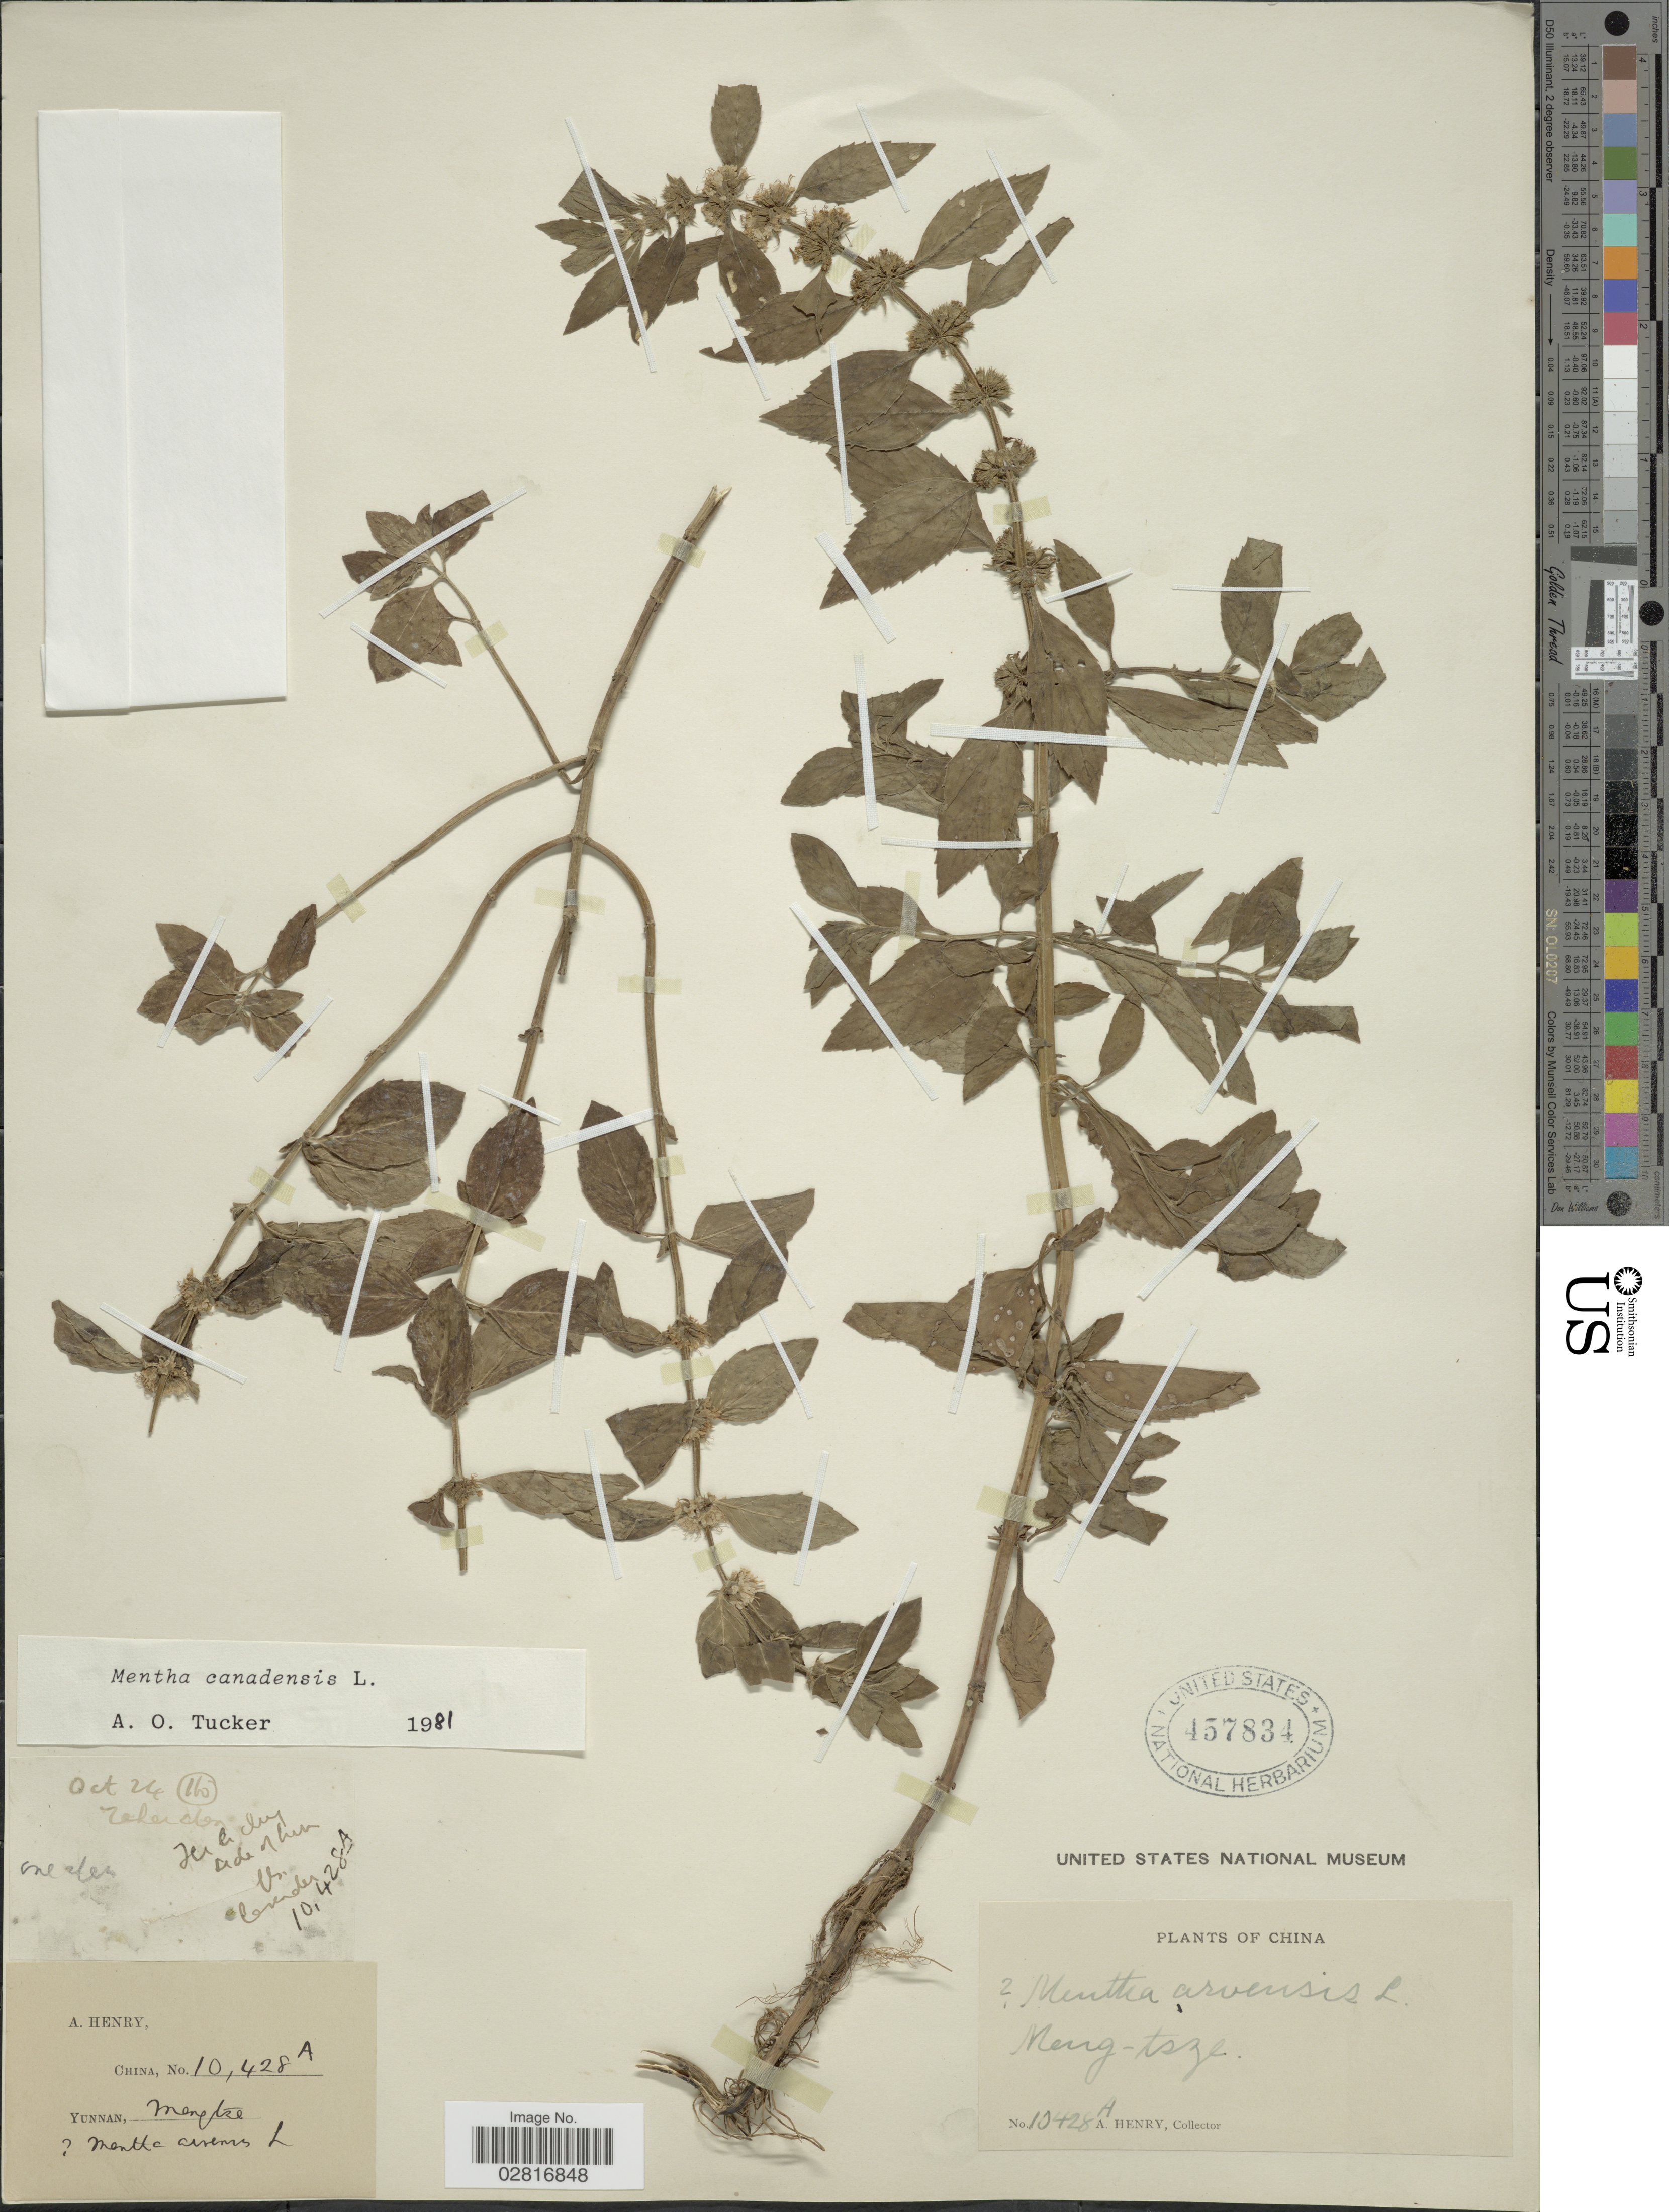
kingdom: Plantae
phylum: Tracheophyta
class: Magnoliopsida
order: Lamiales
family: Lamiaceae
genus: Mentha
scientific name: Mentha canadensis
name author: L.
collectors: A. Henry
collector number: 10428 A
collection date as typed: Transcribed d/m/y: /10/21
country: China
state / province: Yunnan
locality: Yunnan, Mengtze.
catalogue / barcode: US 457834